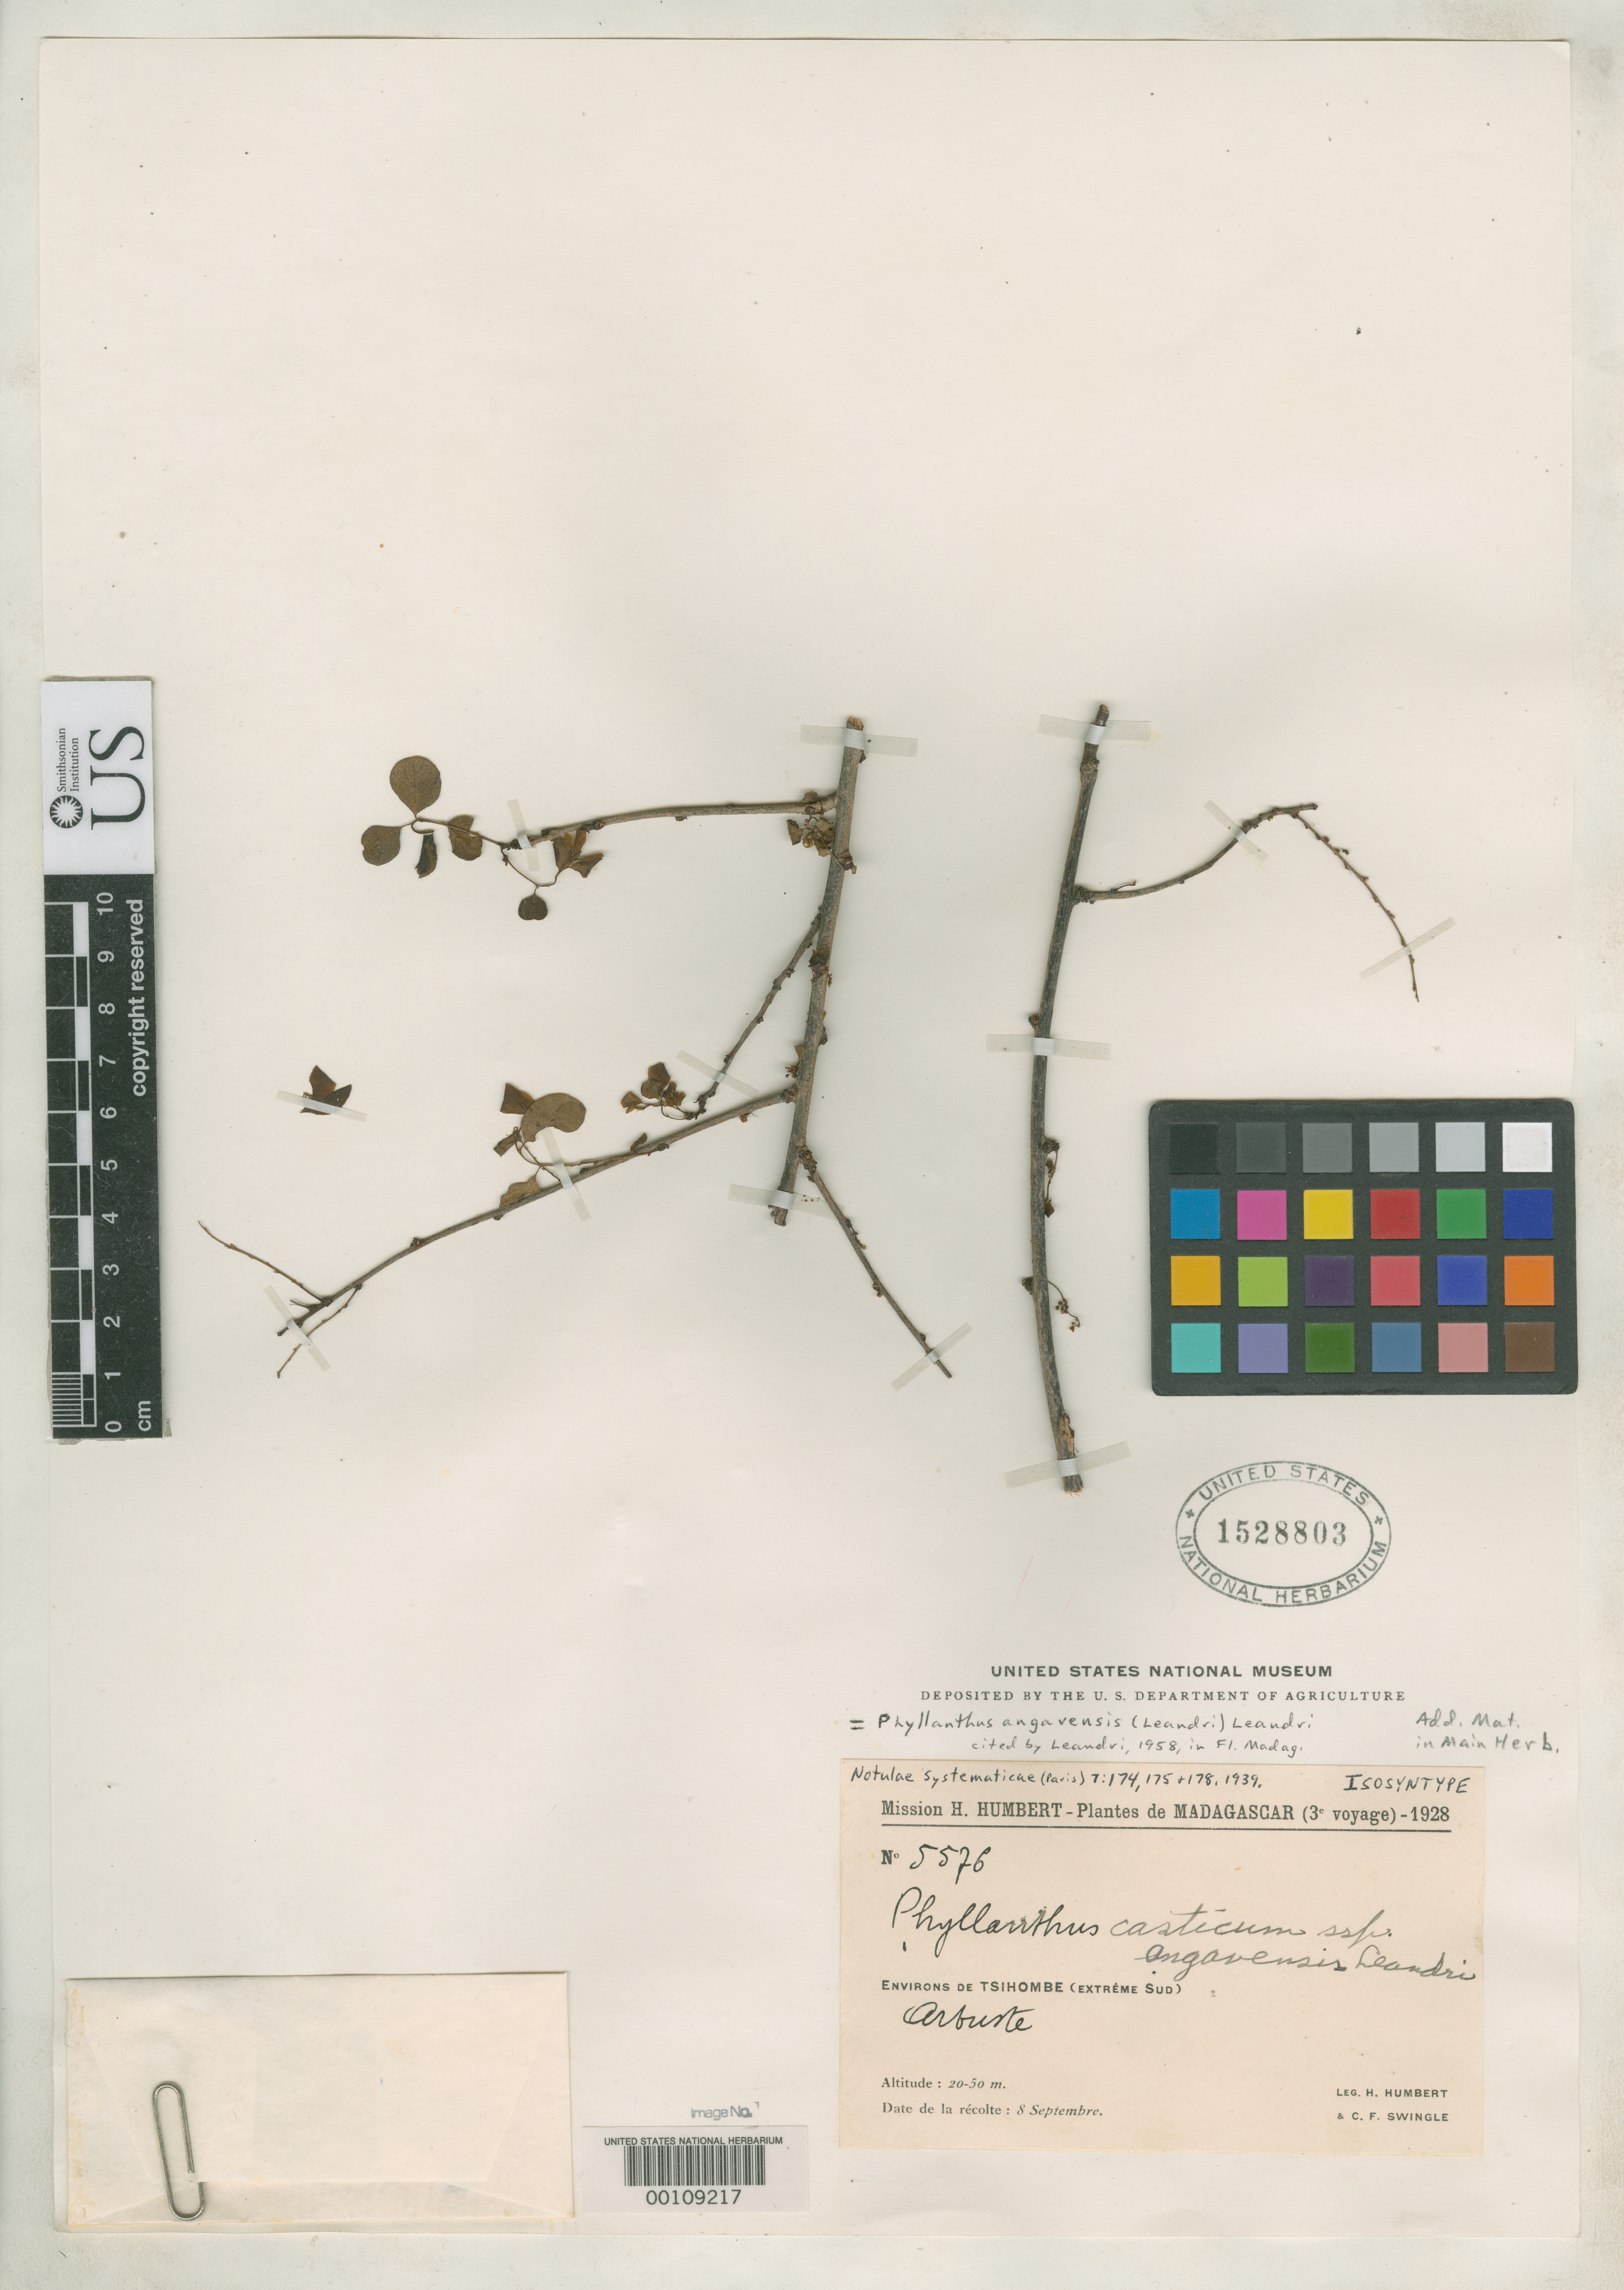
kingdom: Plantae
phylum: Tracheophyta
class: Magnoliopsida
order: Malpighiales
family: Phyllanthaceae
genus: Phyllanthus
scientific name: Phyllanthus casticum subsp. angavensis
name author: Leandri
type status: Isosyntype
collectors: H. Humbert & C. Swingle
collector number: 5576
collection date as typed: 08 Sep 1928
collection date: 1928-09-08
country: Madagascar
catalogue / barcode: US 1528803